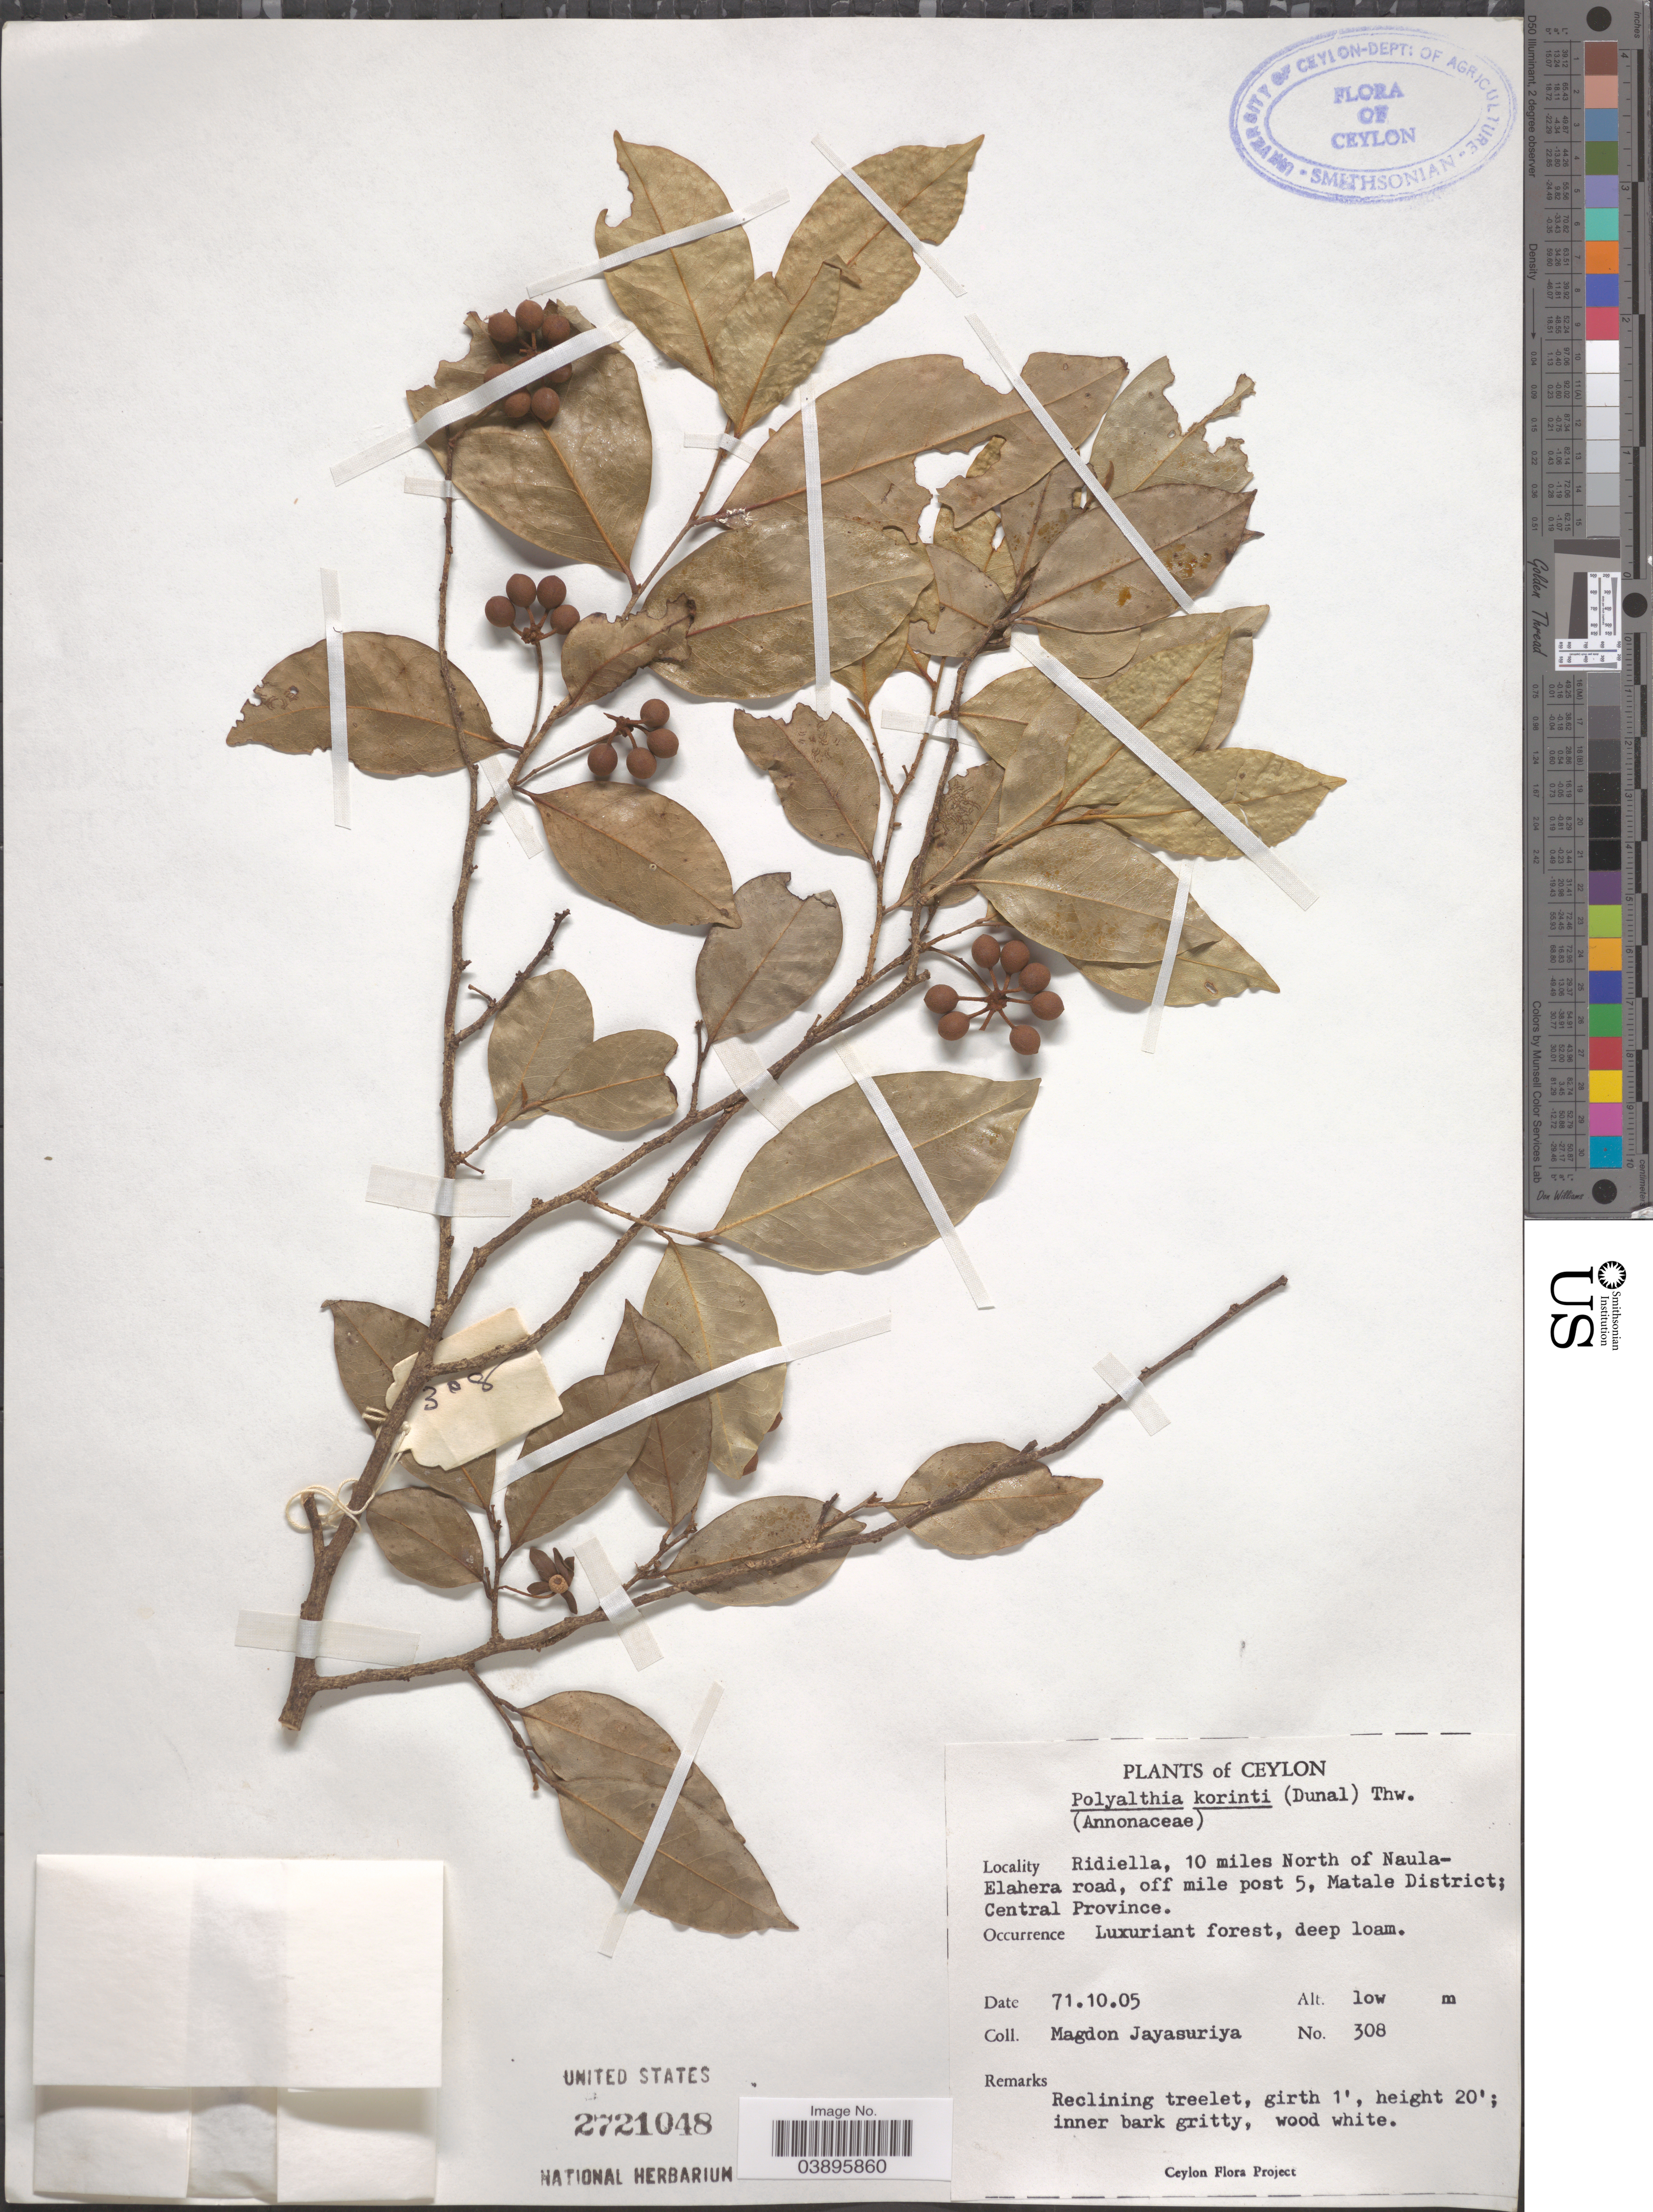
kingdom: Plantae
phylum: Tracheophyta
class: Magnoliopsida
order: Magnoliales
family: Annonaceae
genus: Polyalthia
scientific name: Polyalthia korinti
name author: (Dunal) Thwaites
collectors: A. H. Jayasuriya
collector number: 308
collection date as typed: Transcribed d/m/y: 5/10/71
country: Sri Lanka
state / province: Central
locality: Ceylon. Ridiella, 10 miles North of Naula-Elahera road, off mile post 5, Matale District.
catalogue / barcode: US 2721048